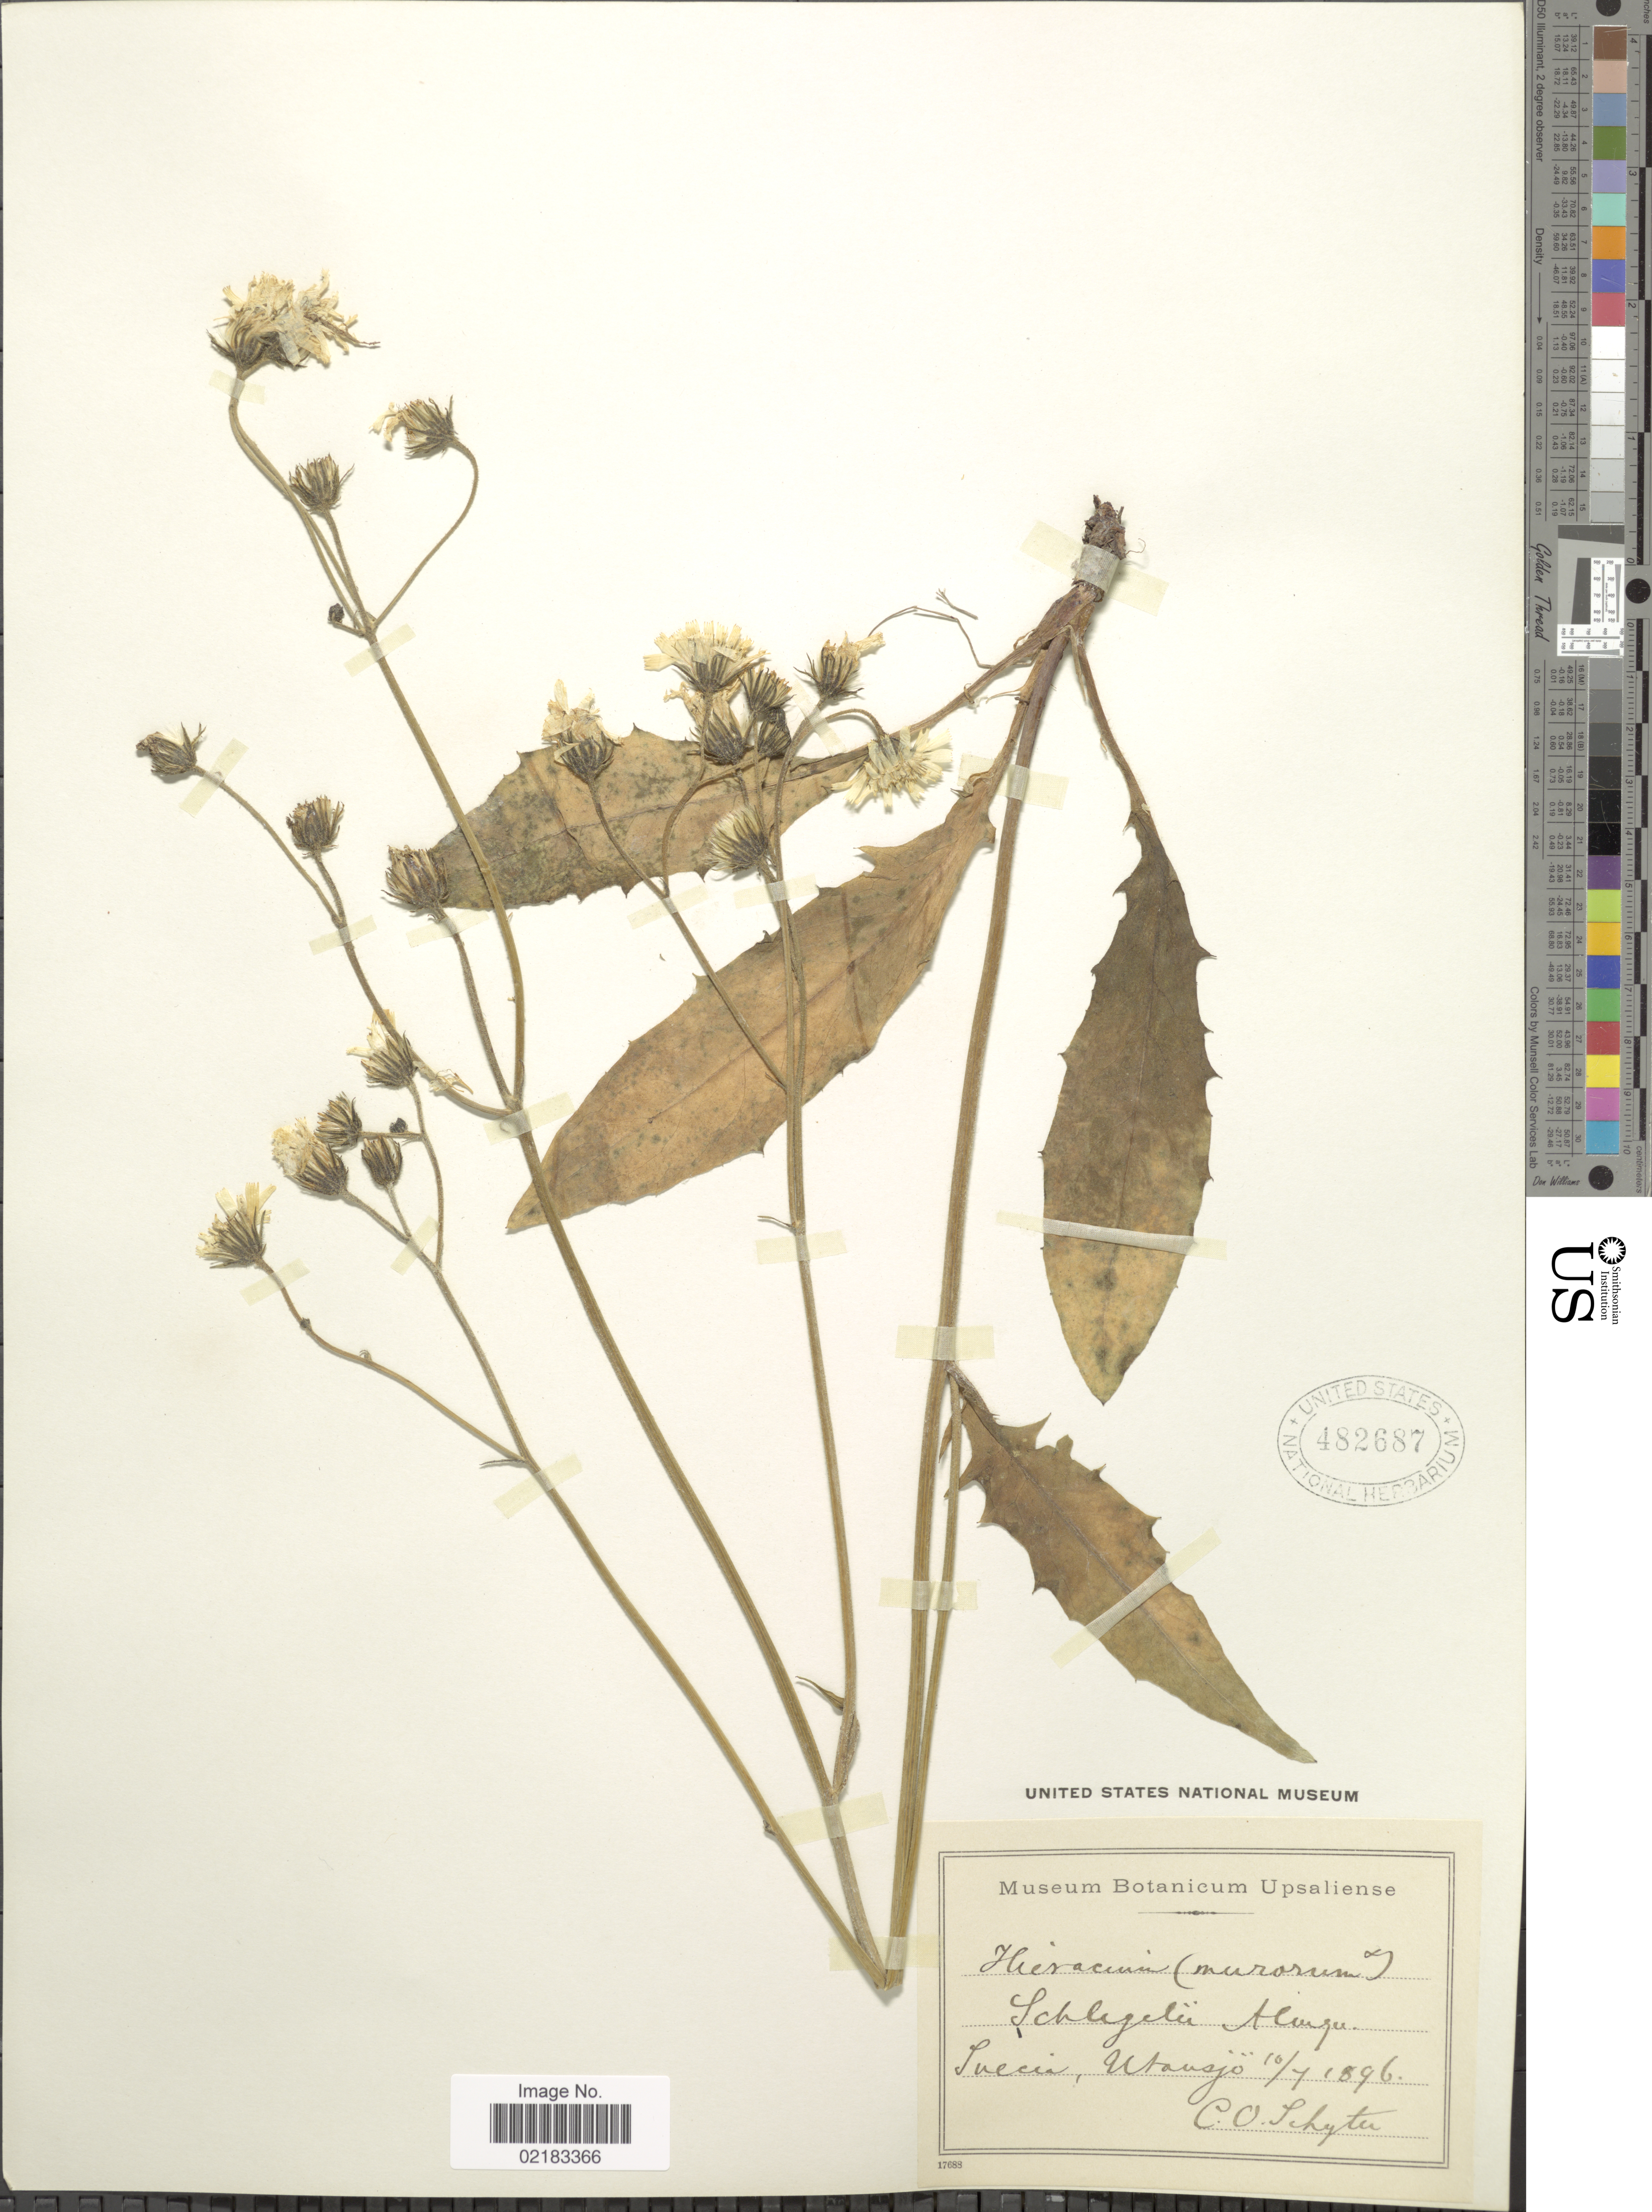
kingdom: Plantae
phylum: Tracheophyta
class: Magnoliopsida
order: Asterales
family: Asteraceae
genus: Hieracium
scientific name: Hieracium murorum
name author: L.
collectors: C. Schlyter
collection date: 1896-07-10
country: Sweden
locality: Suecia: Utansjo.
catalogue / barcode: US 482687